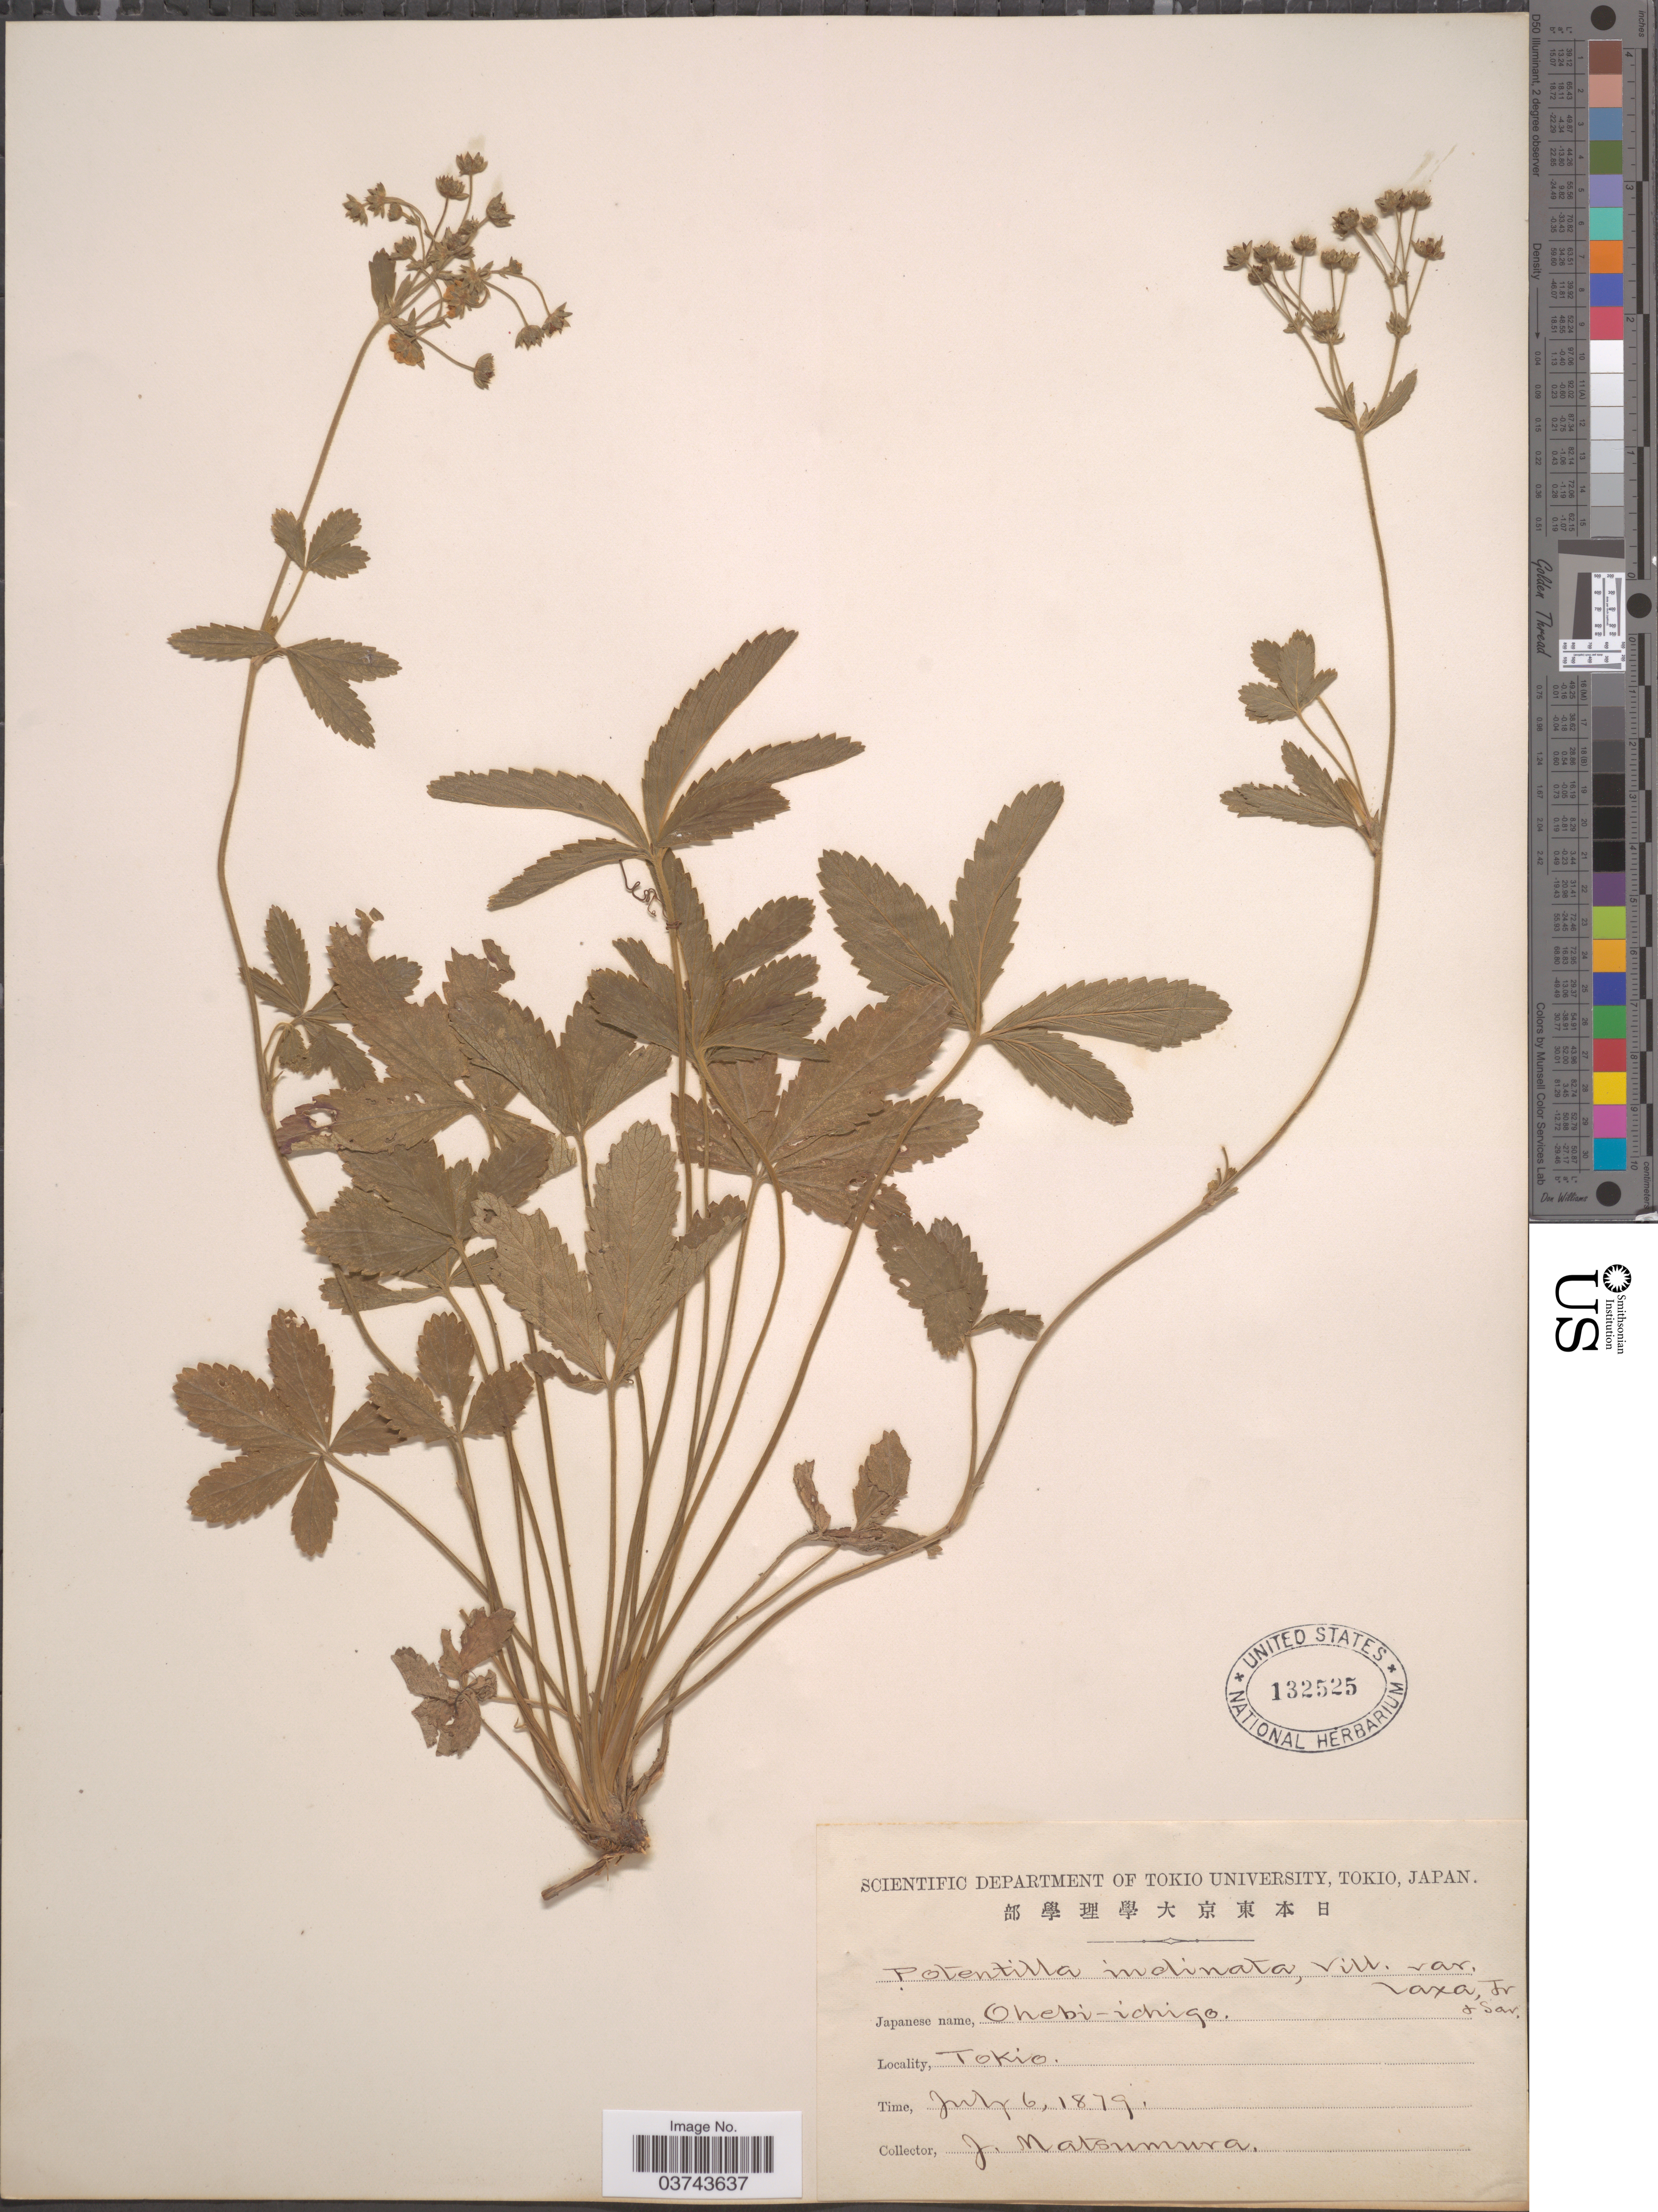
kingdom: Plantae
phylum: Tracheophyta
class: Magnoliopsida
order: Rosales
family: Rosaceae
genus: Potentilla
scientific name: Potentilla inclinata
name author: Vill.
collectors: J. Matsumura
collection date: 1879-07-06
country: Japan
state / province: Tokyo, Federal City of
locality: Tokio.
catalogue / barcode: US 132525